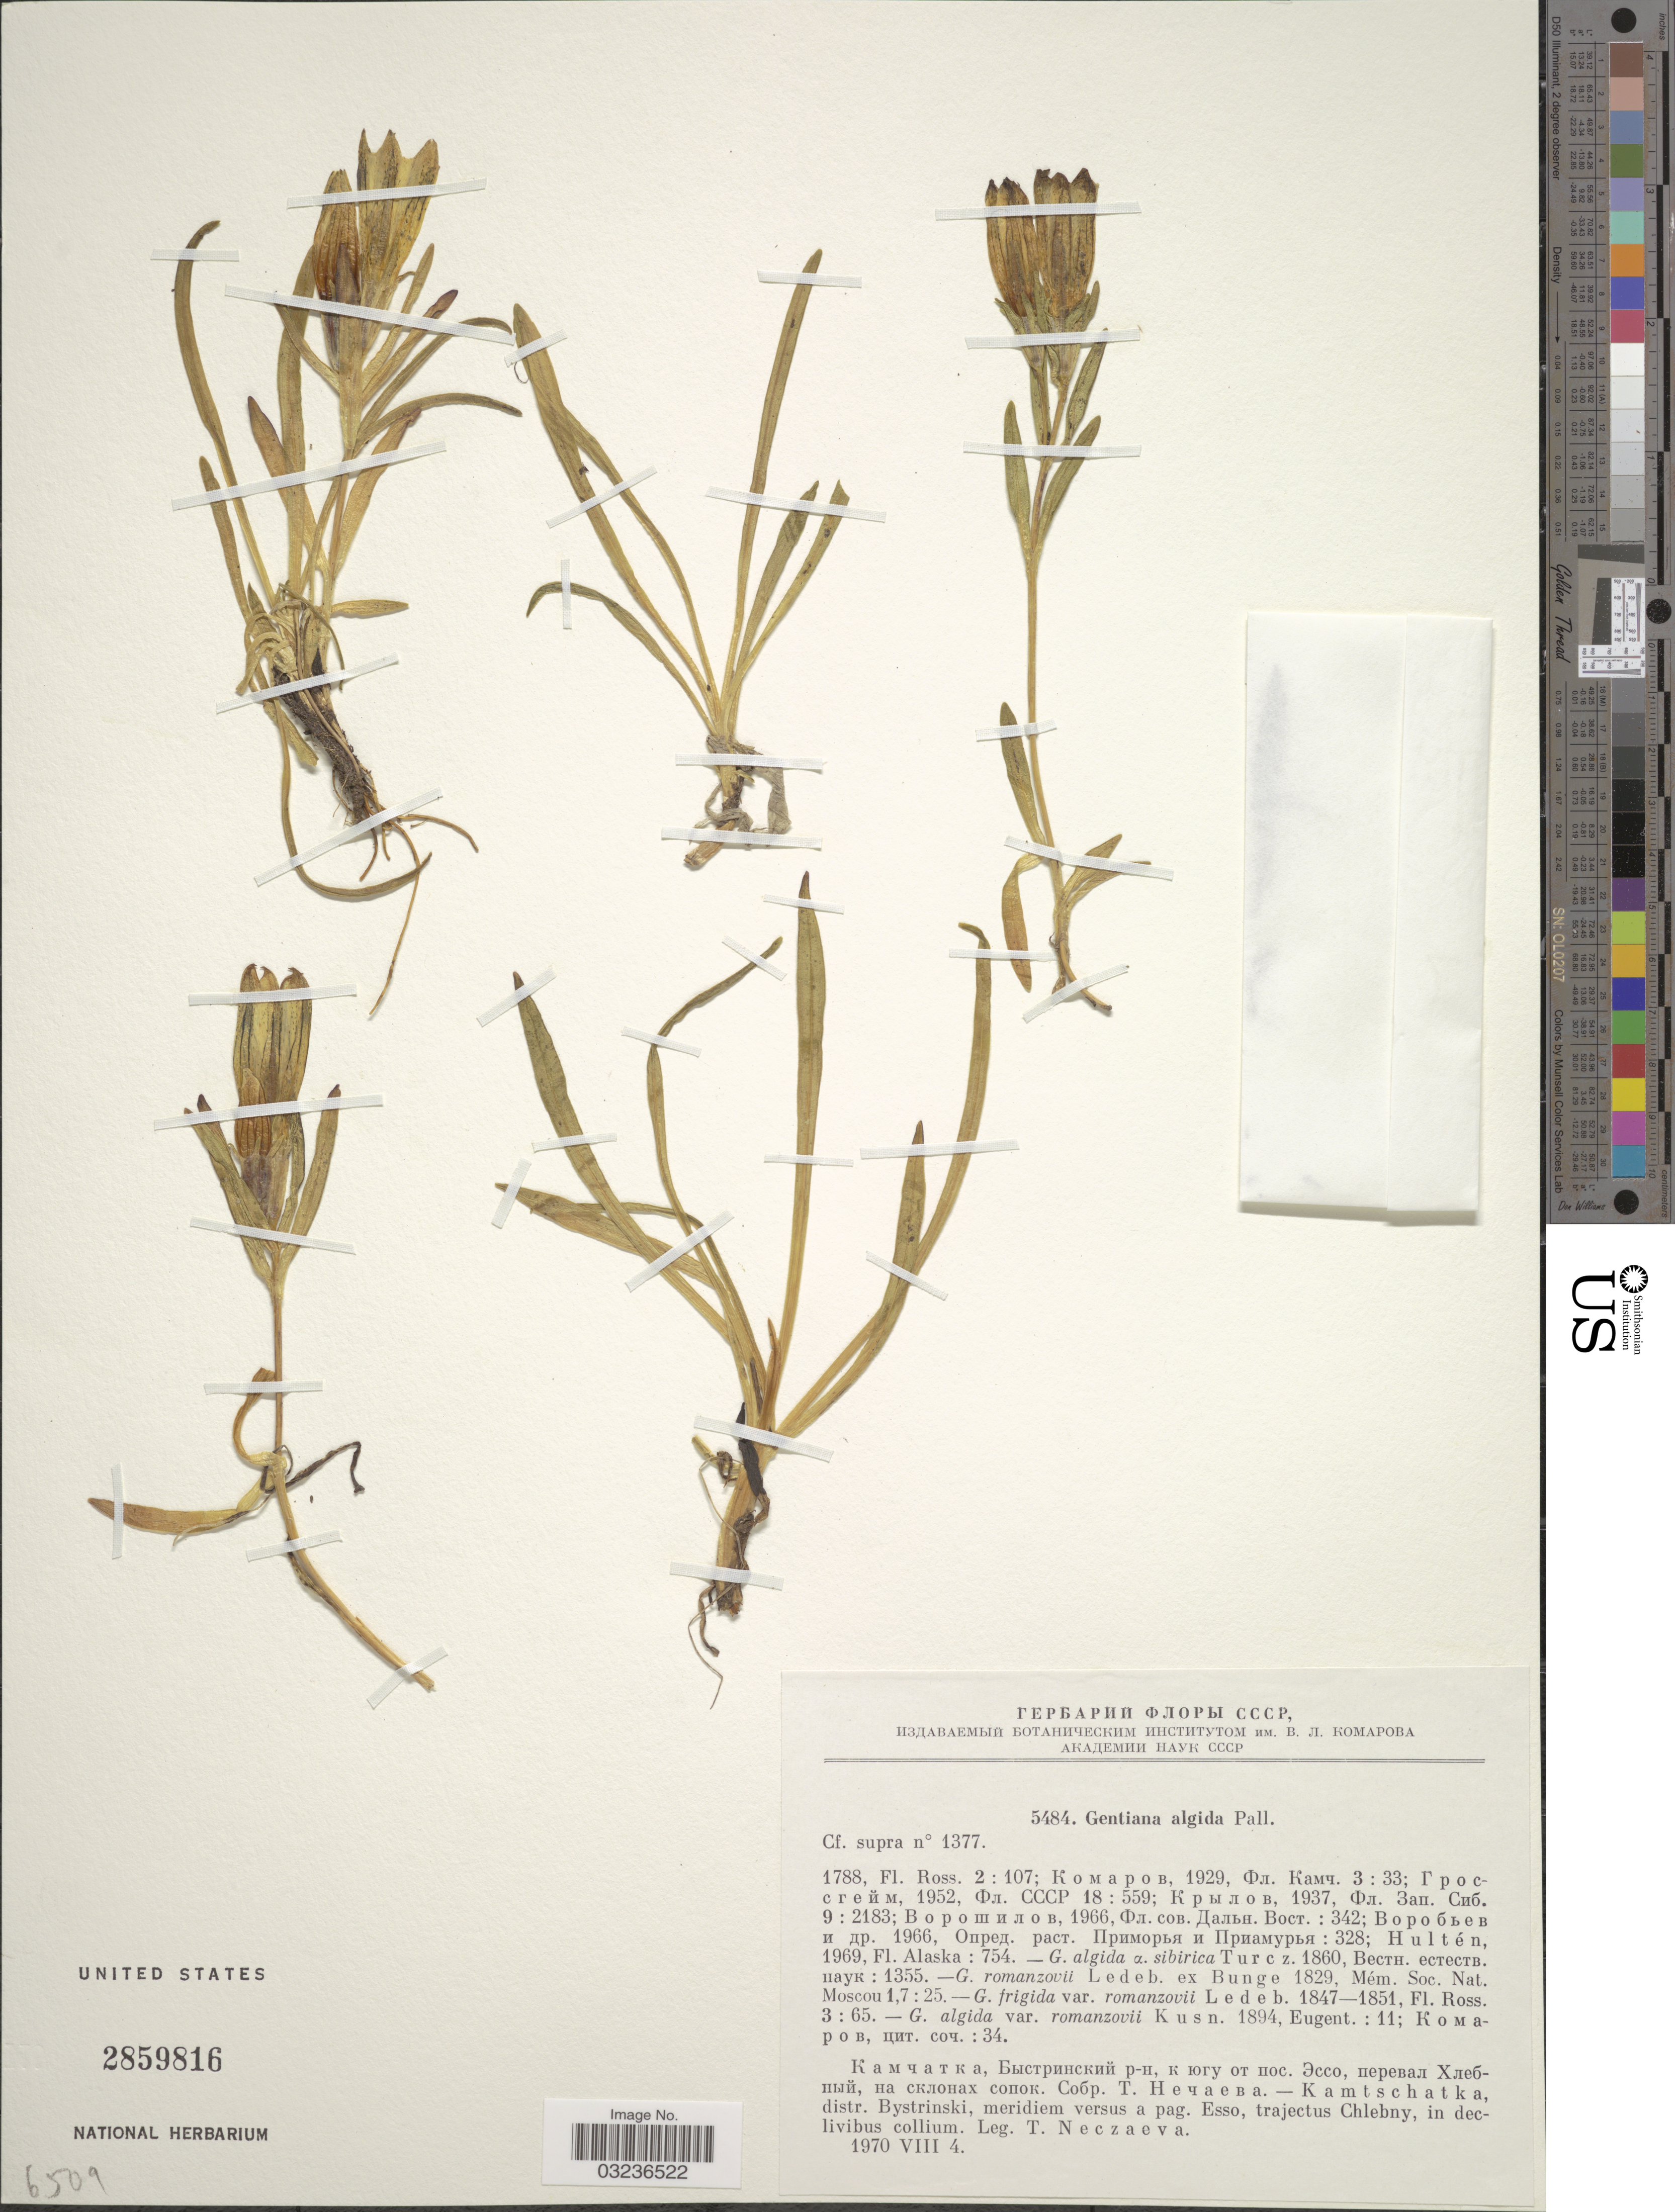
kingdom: Plantae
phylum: Tracheophyta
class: Magnoliopsida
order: Gentianales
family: Gentianaceae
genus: Gentiana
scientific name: Gentiana algida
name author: Pall.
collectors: T. Neczaeva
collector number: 5484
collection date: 1970-08-04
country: Russian Federation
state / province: Kamchatka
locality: Kamtschatka, distr. Bystrinski, meridiem versus a pag. Esso, trajectus Chlebny, in declivibus collium.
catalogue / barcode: US 2859816